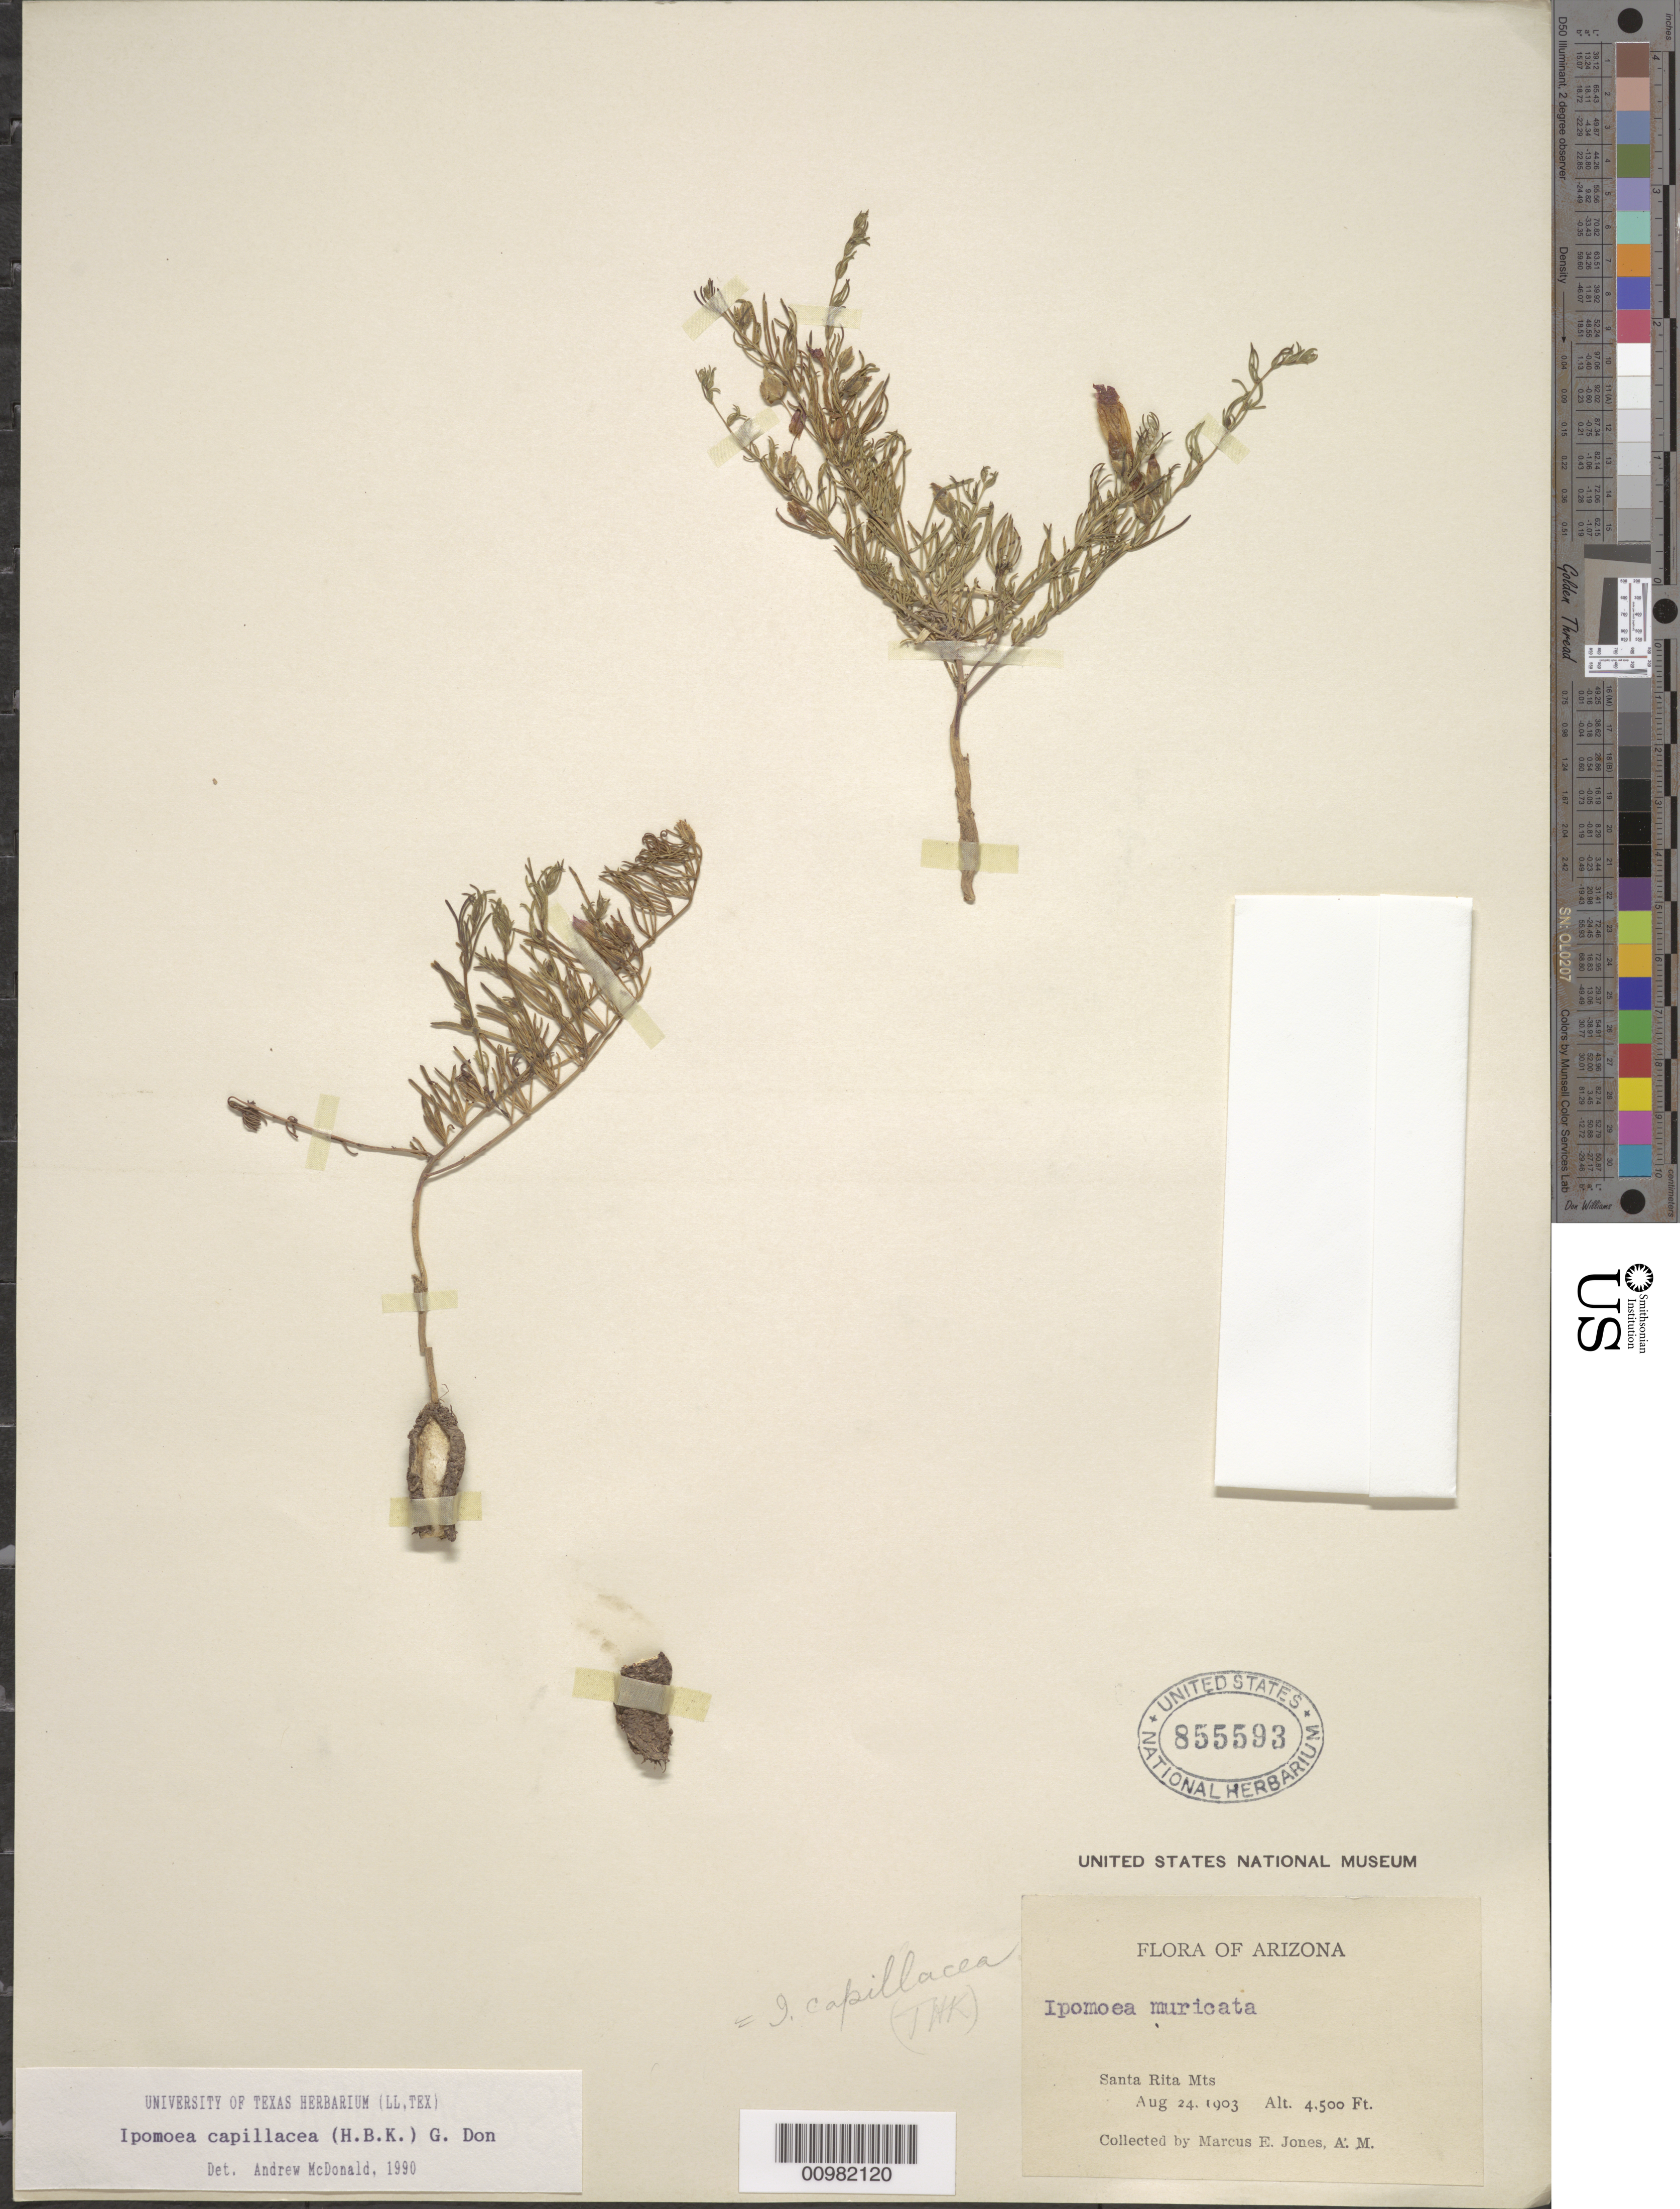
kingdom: Plantae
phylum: Tracheophyta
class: Magnoliopsida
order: Solanales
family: Convolvulaceae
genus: Ipomoea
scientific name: Ipomoea capillacea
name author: (Kunth) G. Don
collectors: M. E. Jones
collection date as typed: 24 Aug 1903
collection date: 1903-08-24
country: United States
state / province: Arizona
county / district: Santa Cruz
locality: Santa Rita Mts.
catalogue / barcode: US 855593